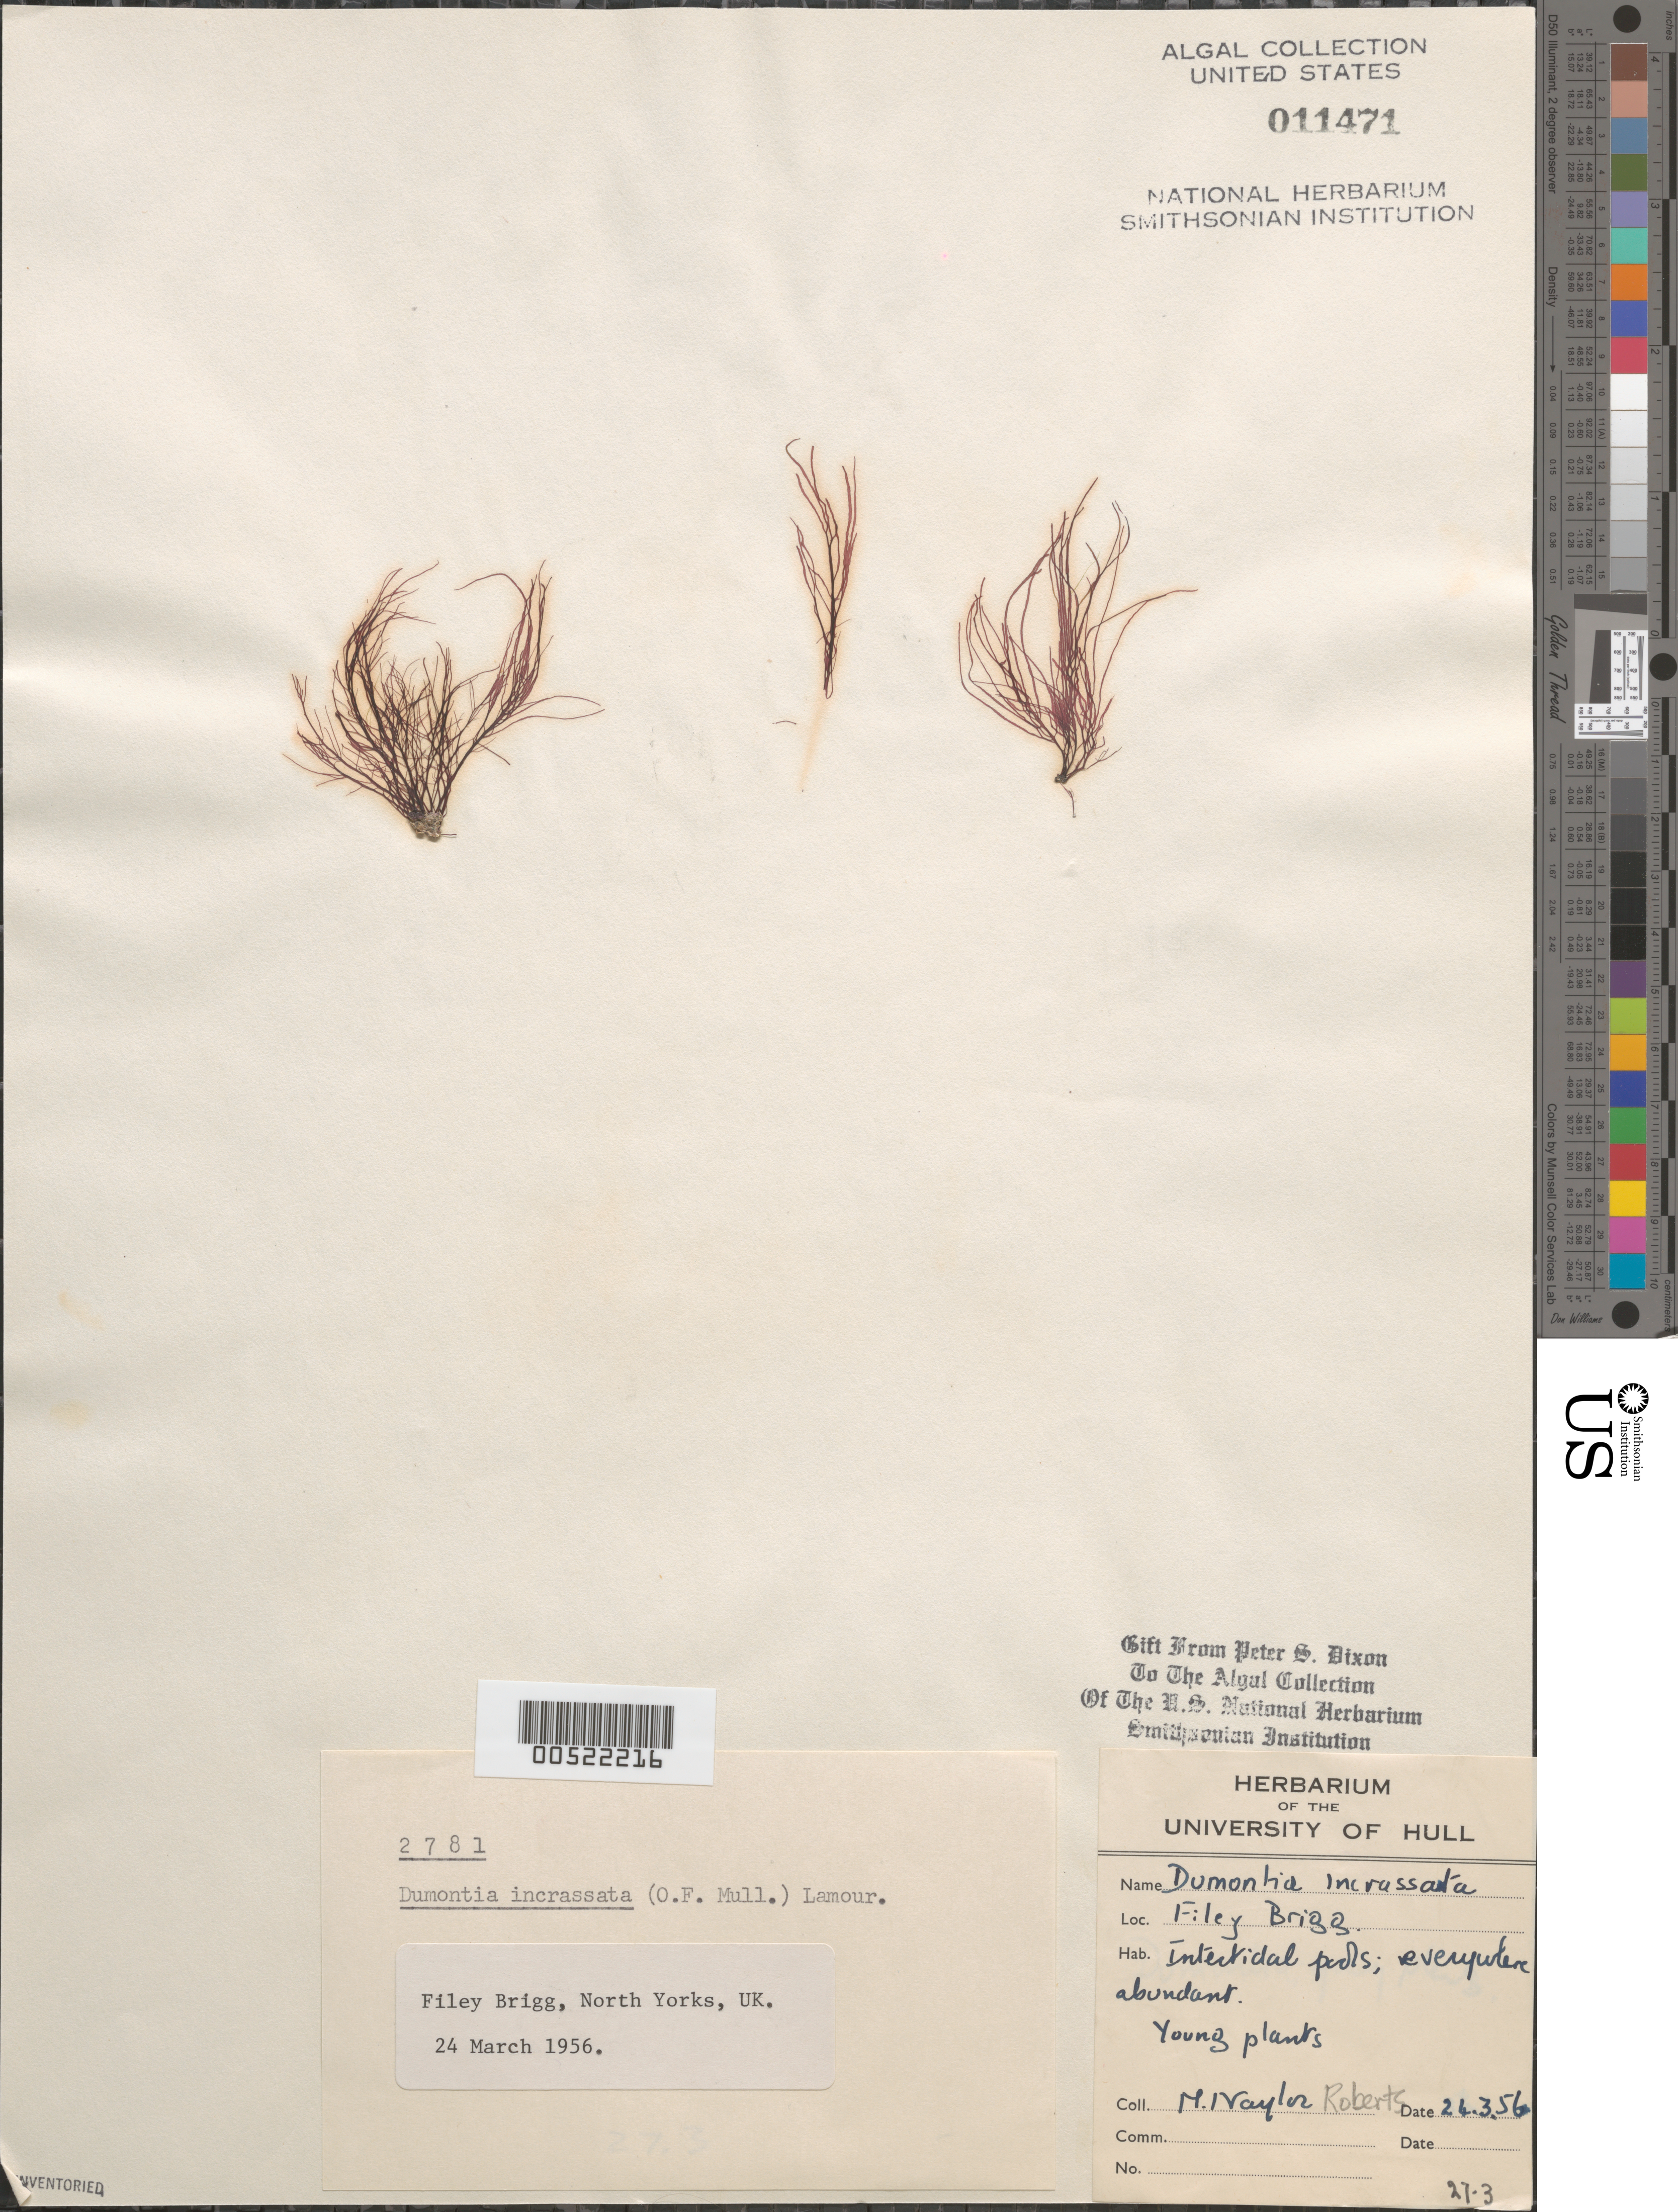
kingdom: Plantae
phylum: Rhodophyta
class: Florideophyceae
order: Gigartinales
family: Dumontiaceae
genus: Dumontia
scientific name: Dumontia contorta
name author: (S.G. Gmel.) Rupr.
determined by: Algae name updating Project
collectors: M. Robert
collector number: PSD 2781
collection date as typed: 24 Mar 1956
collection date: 1956-03-24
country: United Kingdom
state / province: England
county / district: North Yorkshire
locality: Filey Brigg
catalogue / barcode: US 11471